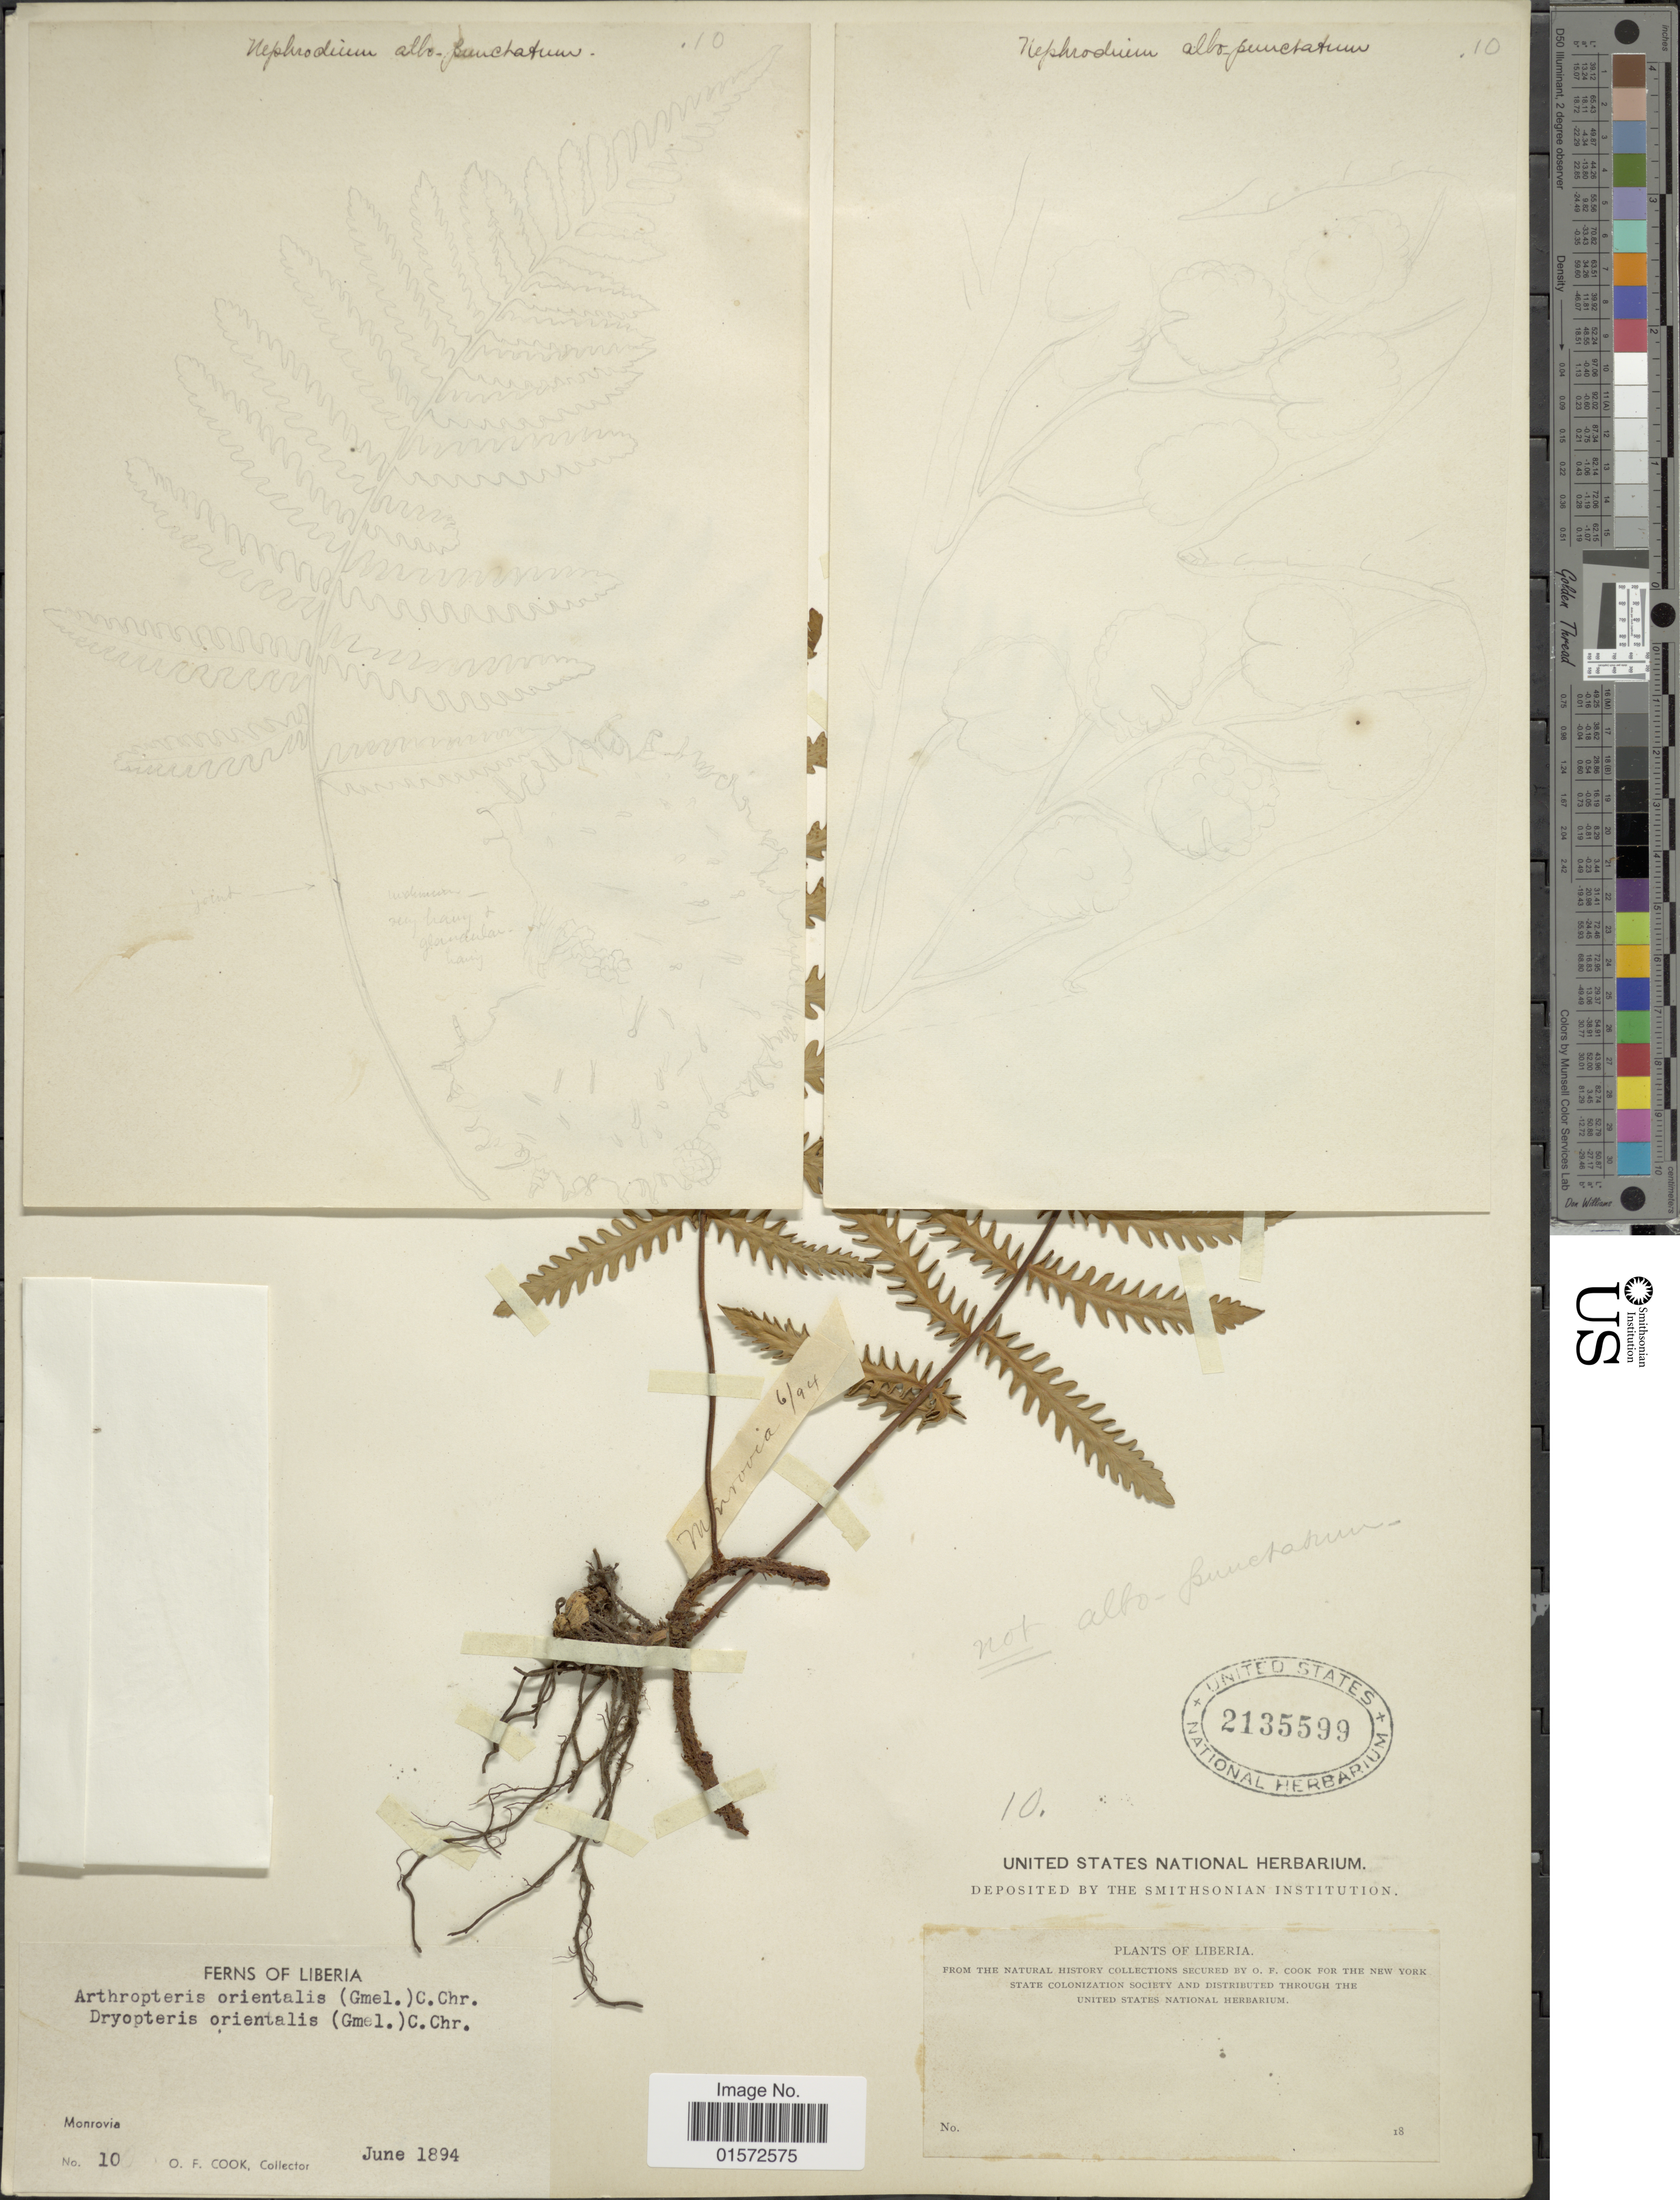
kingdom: Plantae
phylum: Tracheophyta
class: Polypodiopsida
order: Polypodiales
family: Tectariaceae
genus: Arthropteris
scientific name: Arthropteris orientalis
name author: (J.F. Gmel.) Posth.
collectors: O. F. Cook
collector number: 10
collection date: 1894-06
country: Liberia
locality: Monrovia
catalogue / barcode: US 2135599